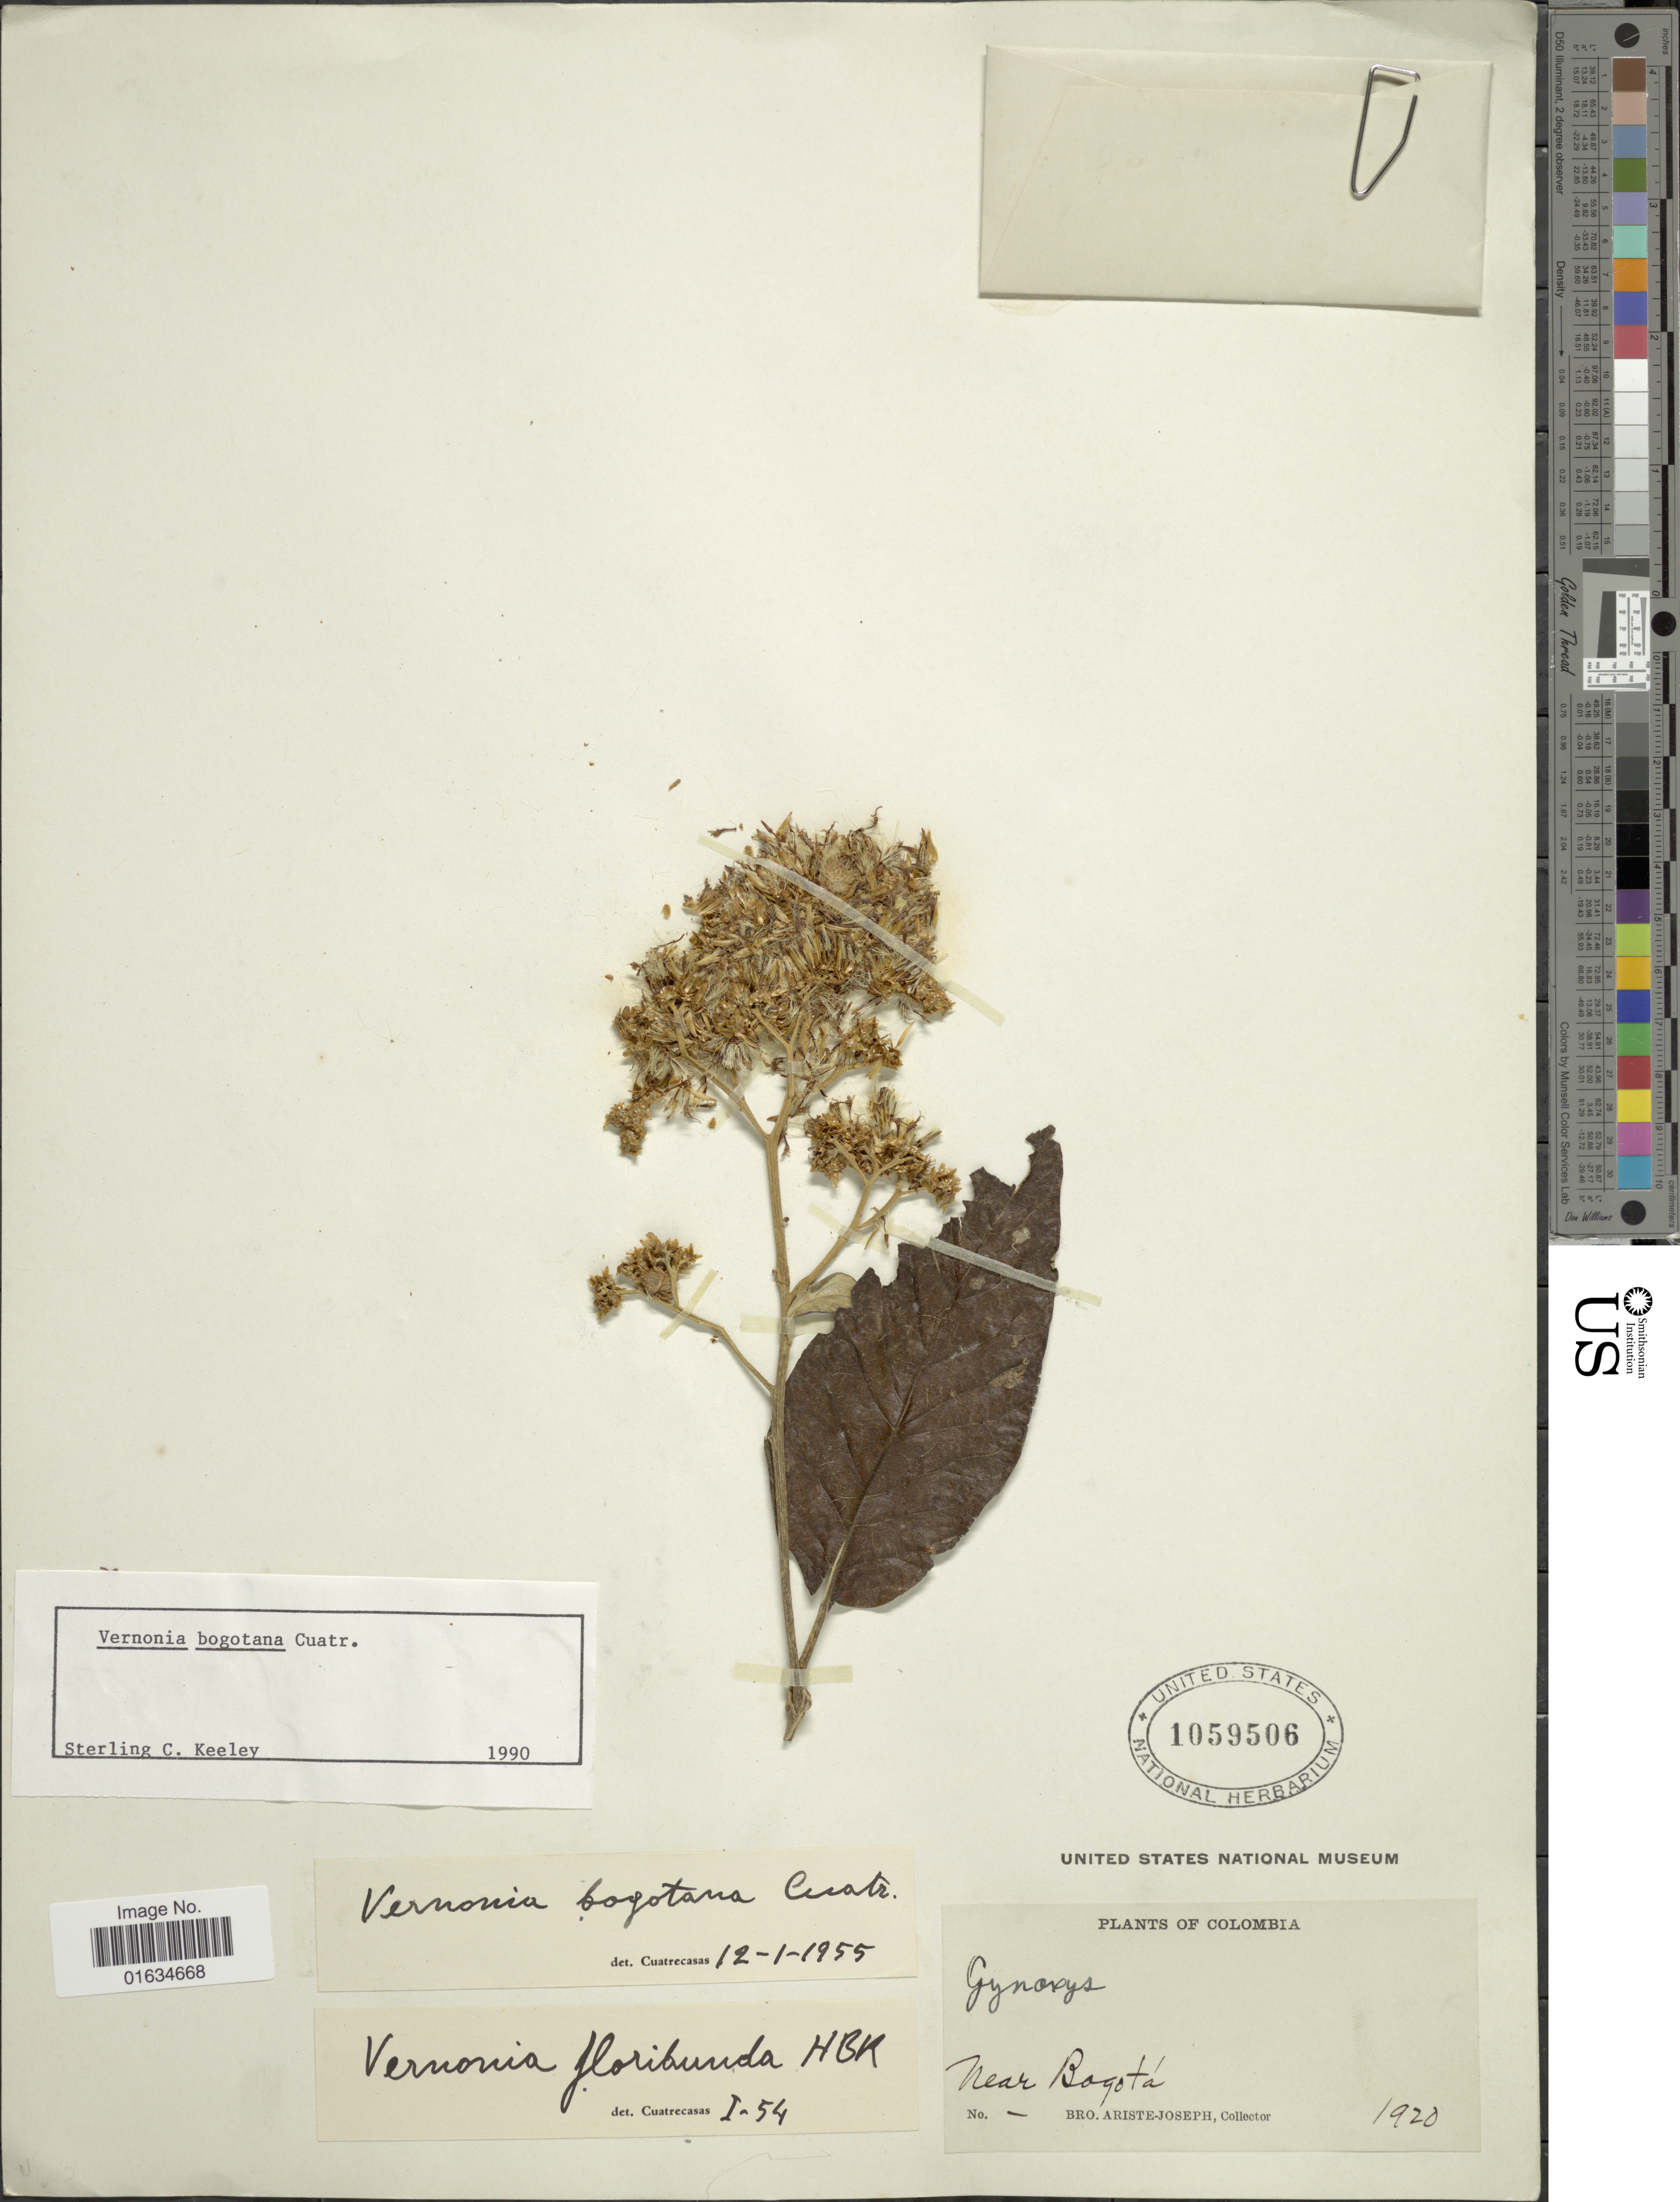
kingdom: Plantae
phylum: Tracheophyta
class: Magnoliopsida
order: Asterales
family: Asteraceae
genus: Critoniopsis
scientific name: Critoniopsis bogotana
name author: (Cuatrec.) H. Rob.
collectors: Bro. Ariste-Joseph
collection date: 1920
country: Colombia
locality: Near Bogotá.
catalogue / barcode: US 1059506